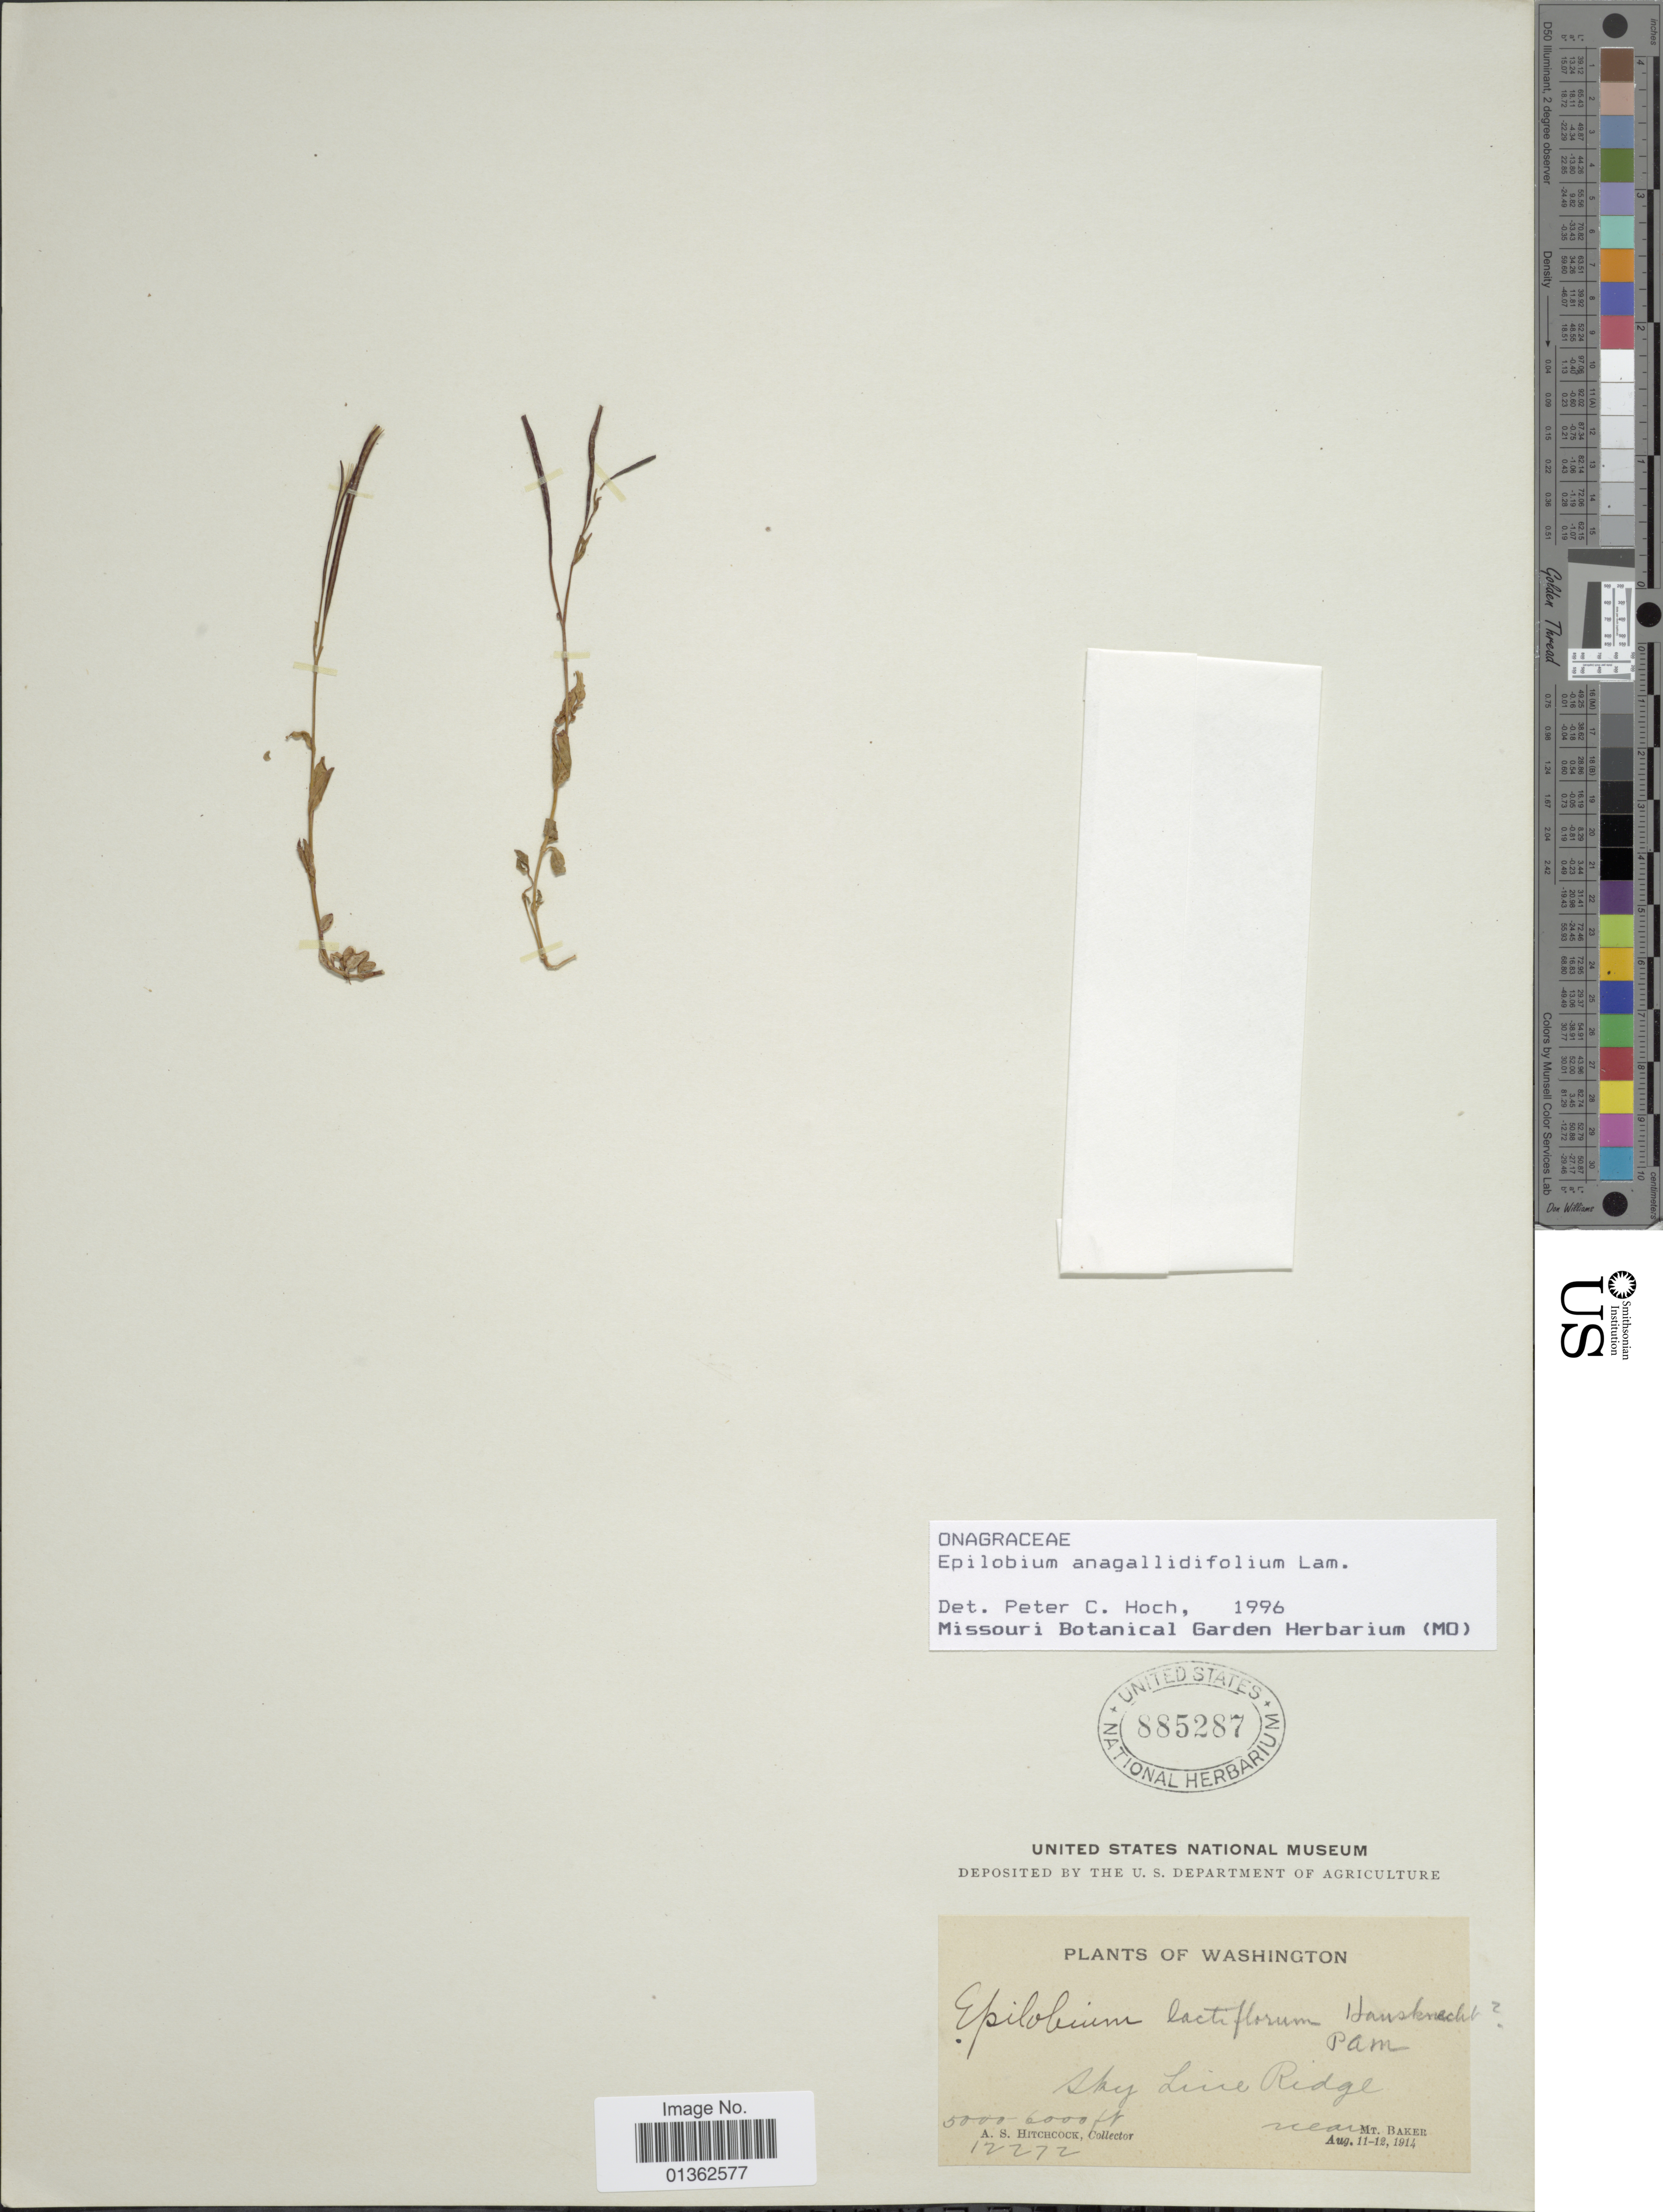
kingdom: Plantae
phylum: Tracheophyta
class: Magnoliopsida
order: Myrtales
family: Onagraceae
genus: Epilobium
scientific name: Epilobium anagallidifolium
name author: Lam.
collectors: A. S. Hitchcock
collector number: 12272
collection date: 1914-08-11/1914-08-12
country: United States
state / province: Washington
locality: Sky Line Ridge near Mt. Baker.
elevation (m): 1524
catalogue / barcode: US 885287